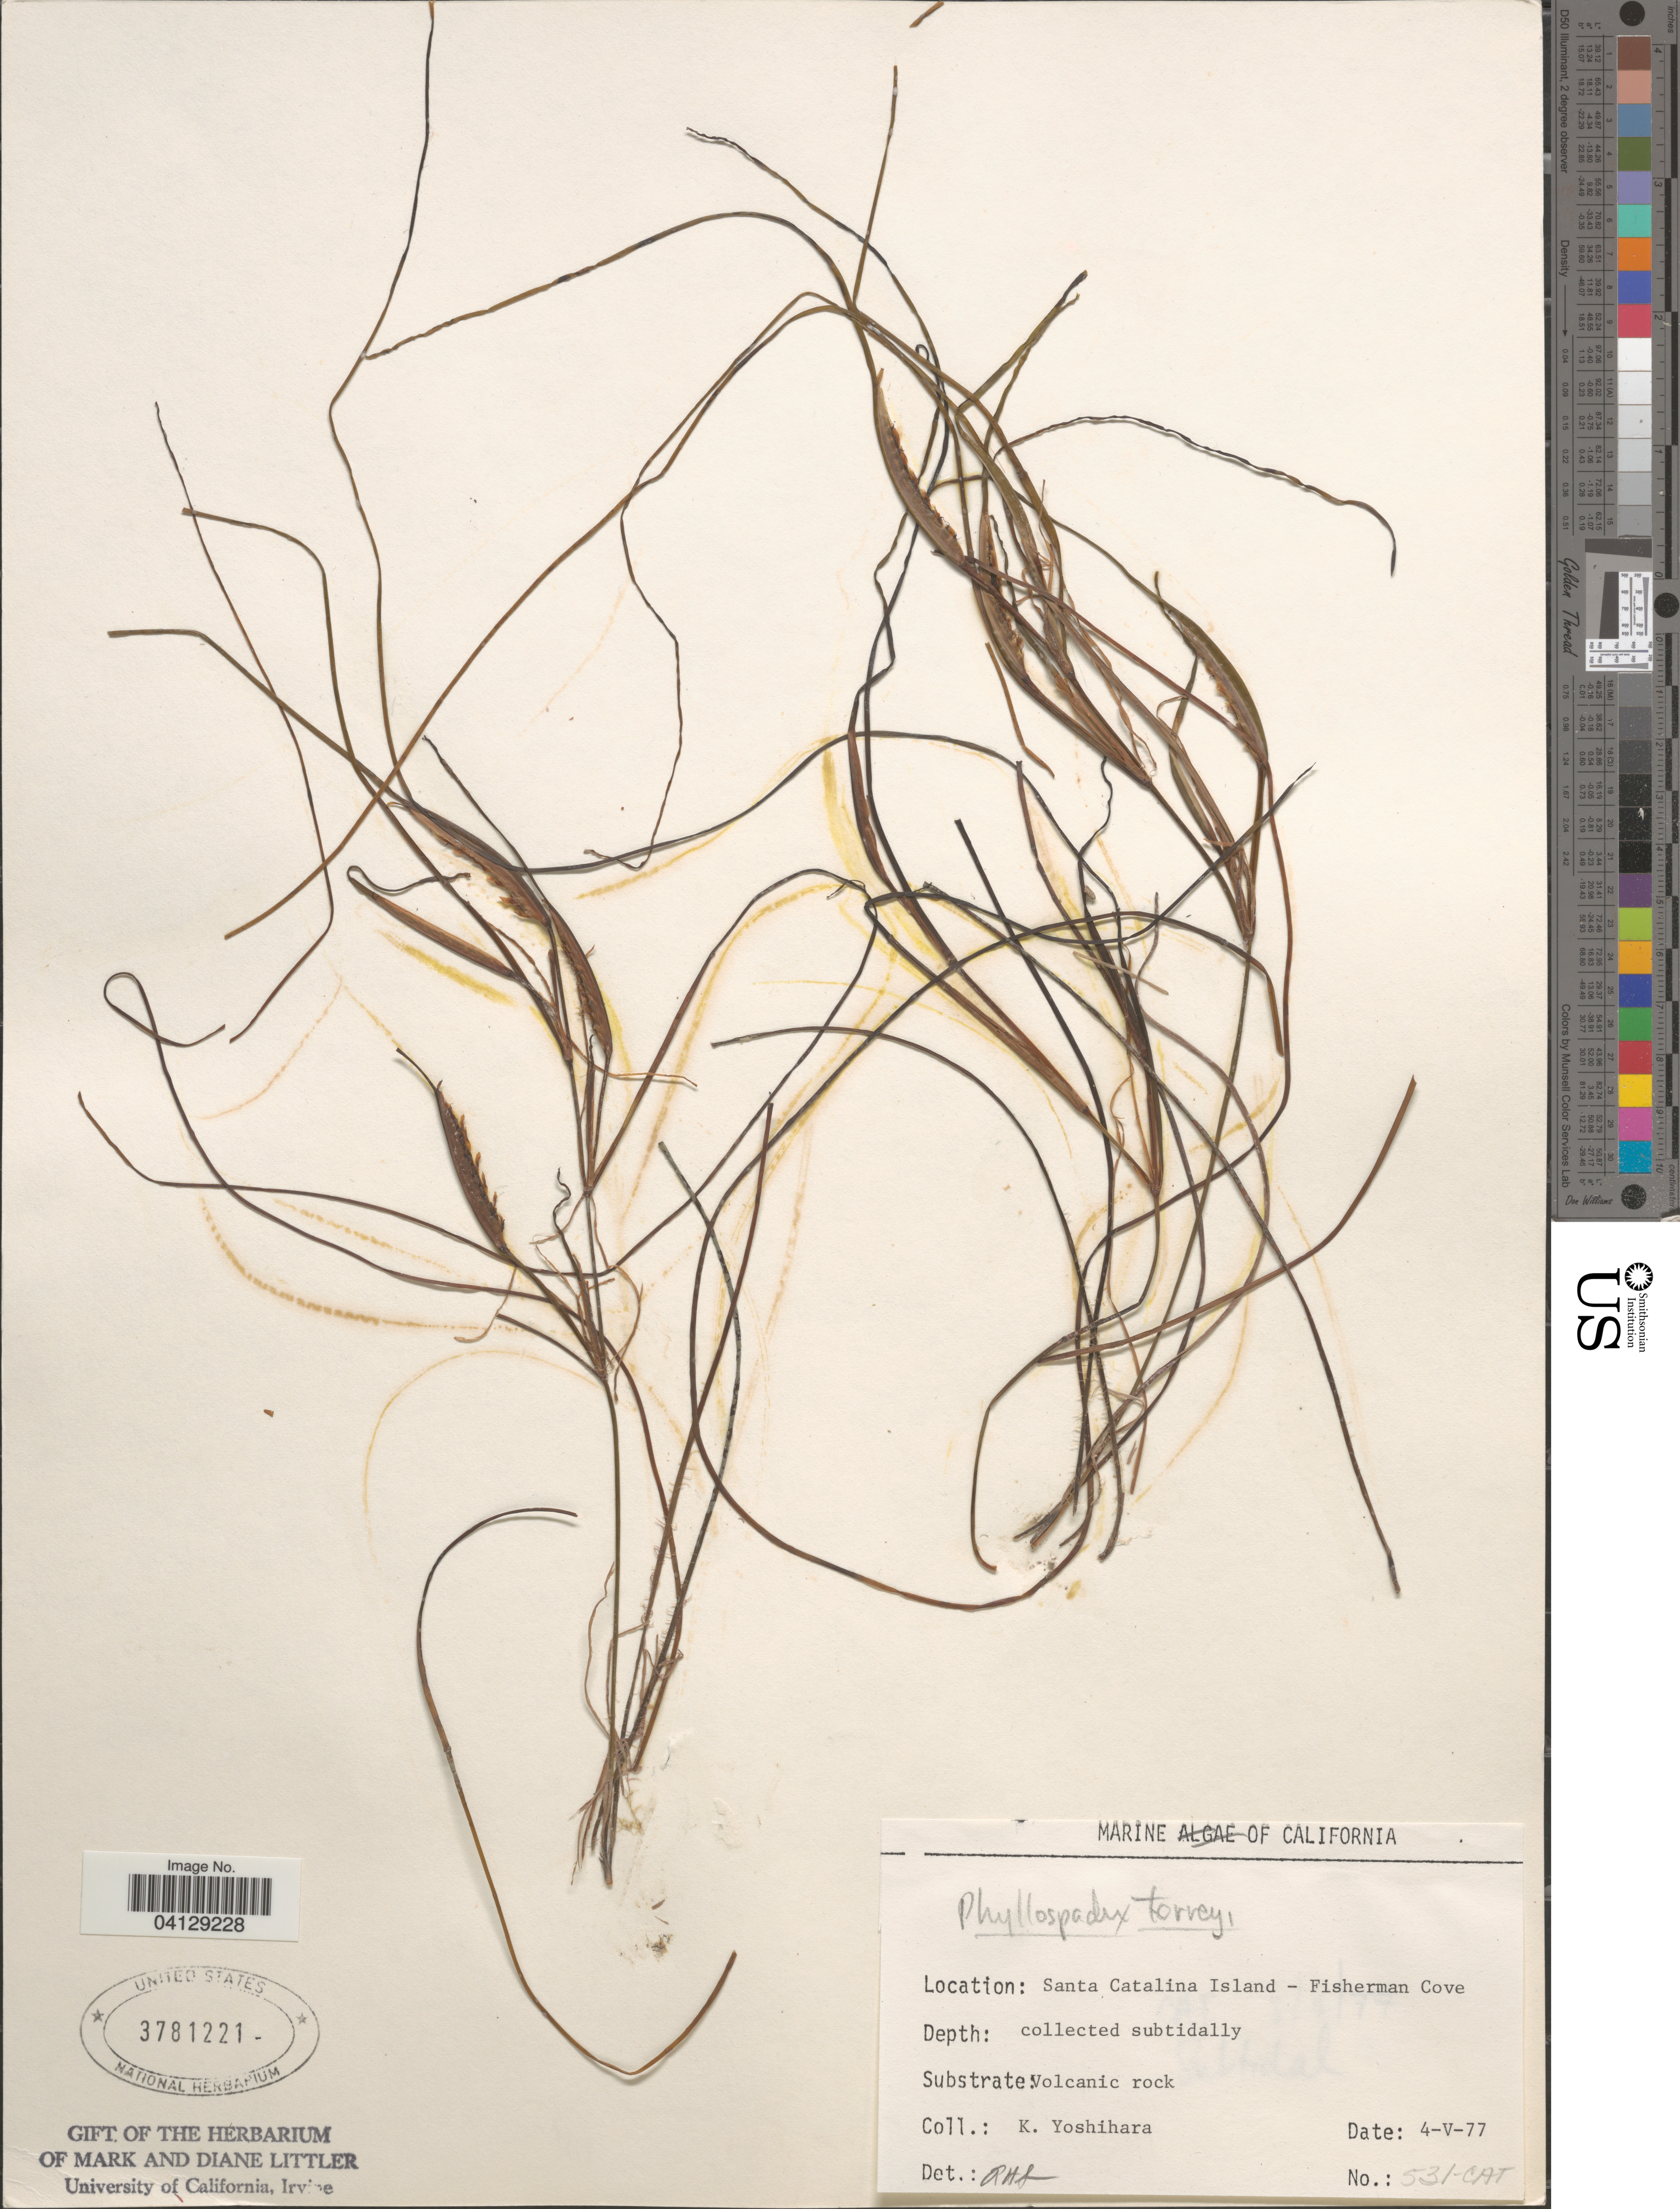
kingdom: Plantae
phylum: Tracheophyta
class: Liliopsida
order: Alismatales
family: Zosteraceae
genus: Phyllospadix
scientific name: Phyllospadix torreyi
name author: S. Watson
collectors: K. Yoshihara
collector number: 531-CAT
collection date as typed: Transcribed d/m/y: 4/5/77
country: United States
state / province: California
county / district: Los Angeles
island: Santa Catalina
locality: Santa Catalina Island - Fisherman Cove.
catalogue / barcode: US 3781221